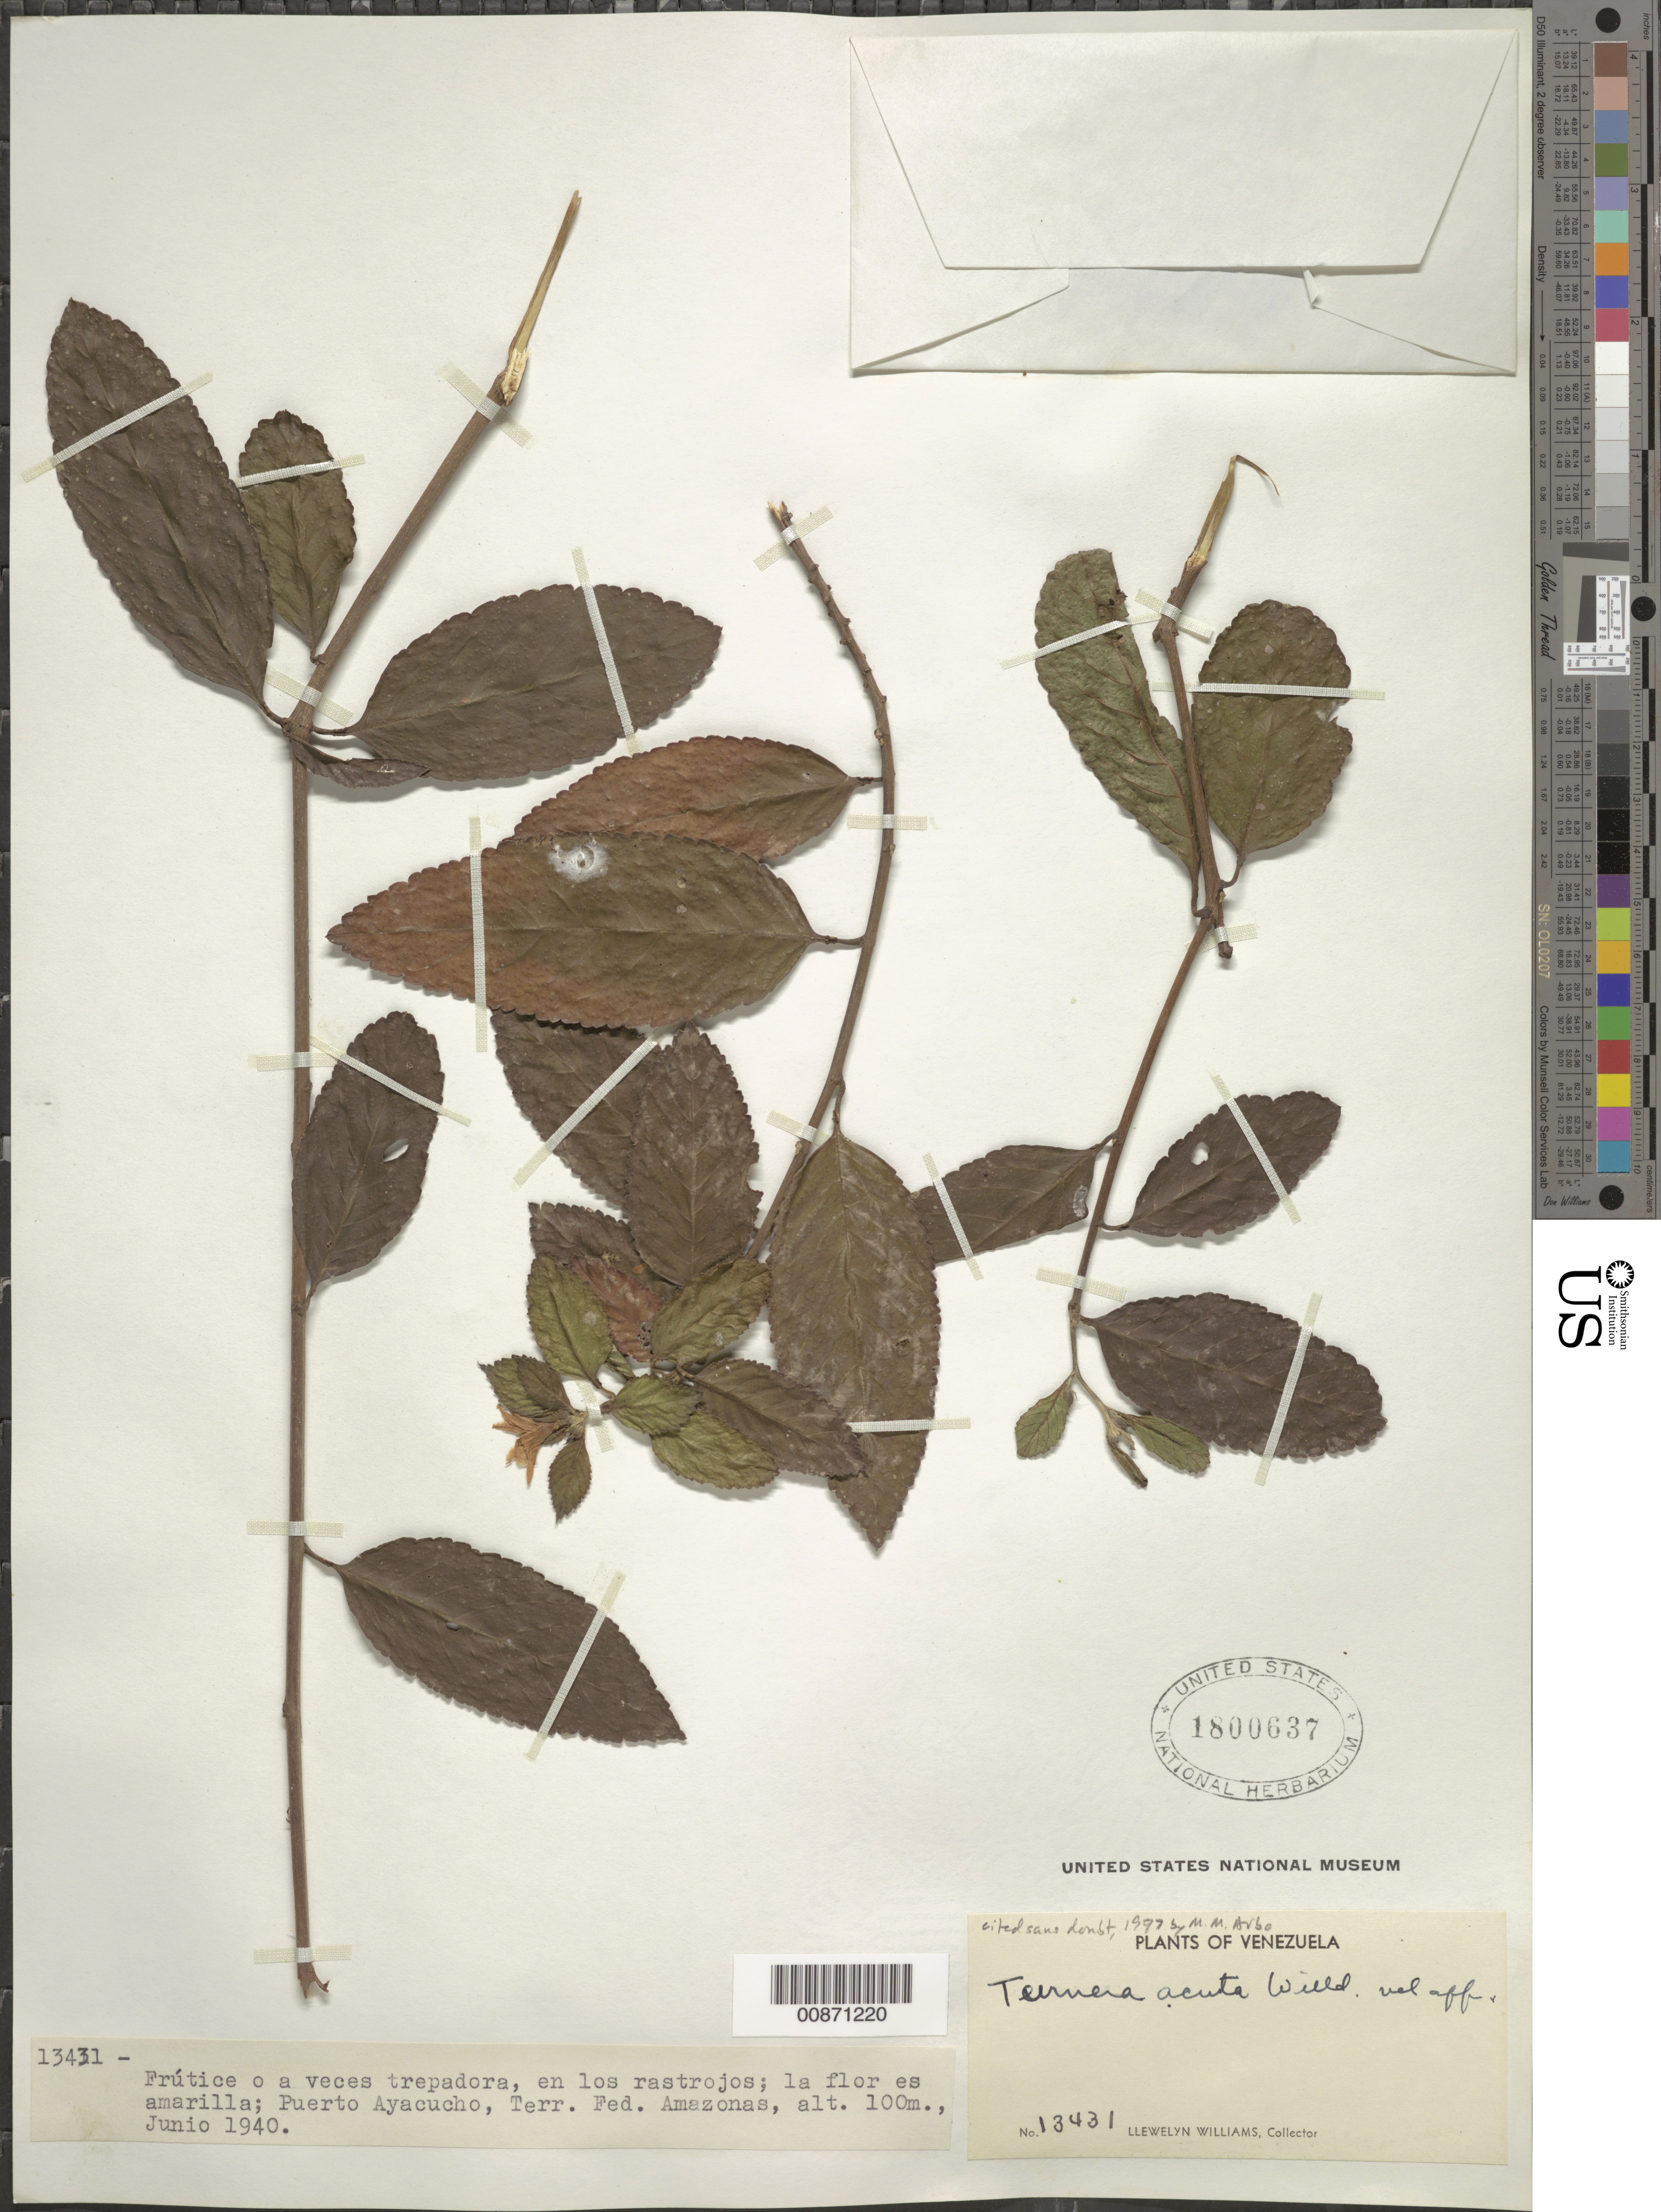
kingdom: Plantae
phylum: Tracheophyta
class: Magnoliopsida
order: Malpighiales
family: Turneraceae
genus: Turnera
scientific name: Turnera acuta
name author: Willd. ex Schult.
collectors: Ll. Williams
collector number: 13431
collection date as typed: Jun-40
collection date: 1940-06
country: Venezuela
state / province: Amazonas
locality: Puerto Ayacucho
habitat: Rastrojos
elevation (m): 100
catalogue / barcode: US 1800637